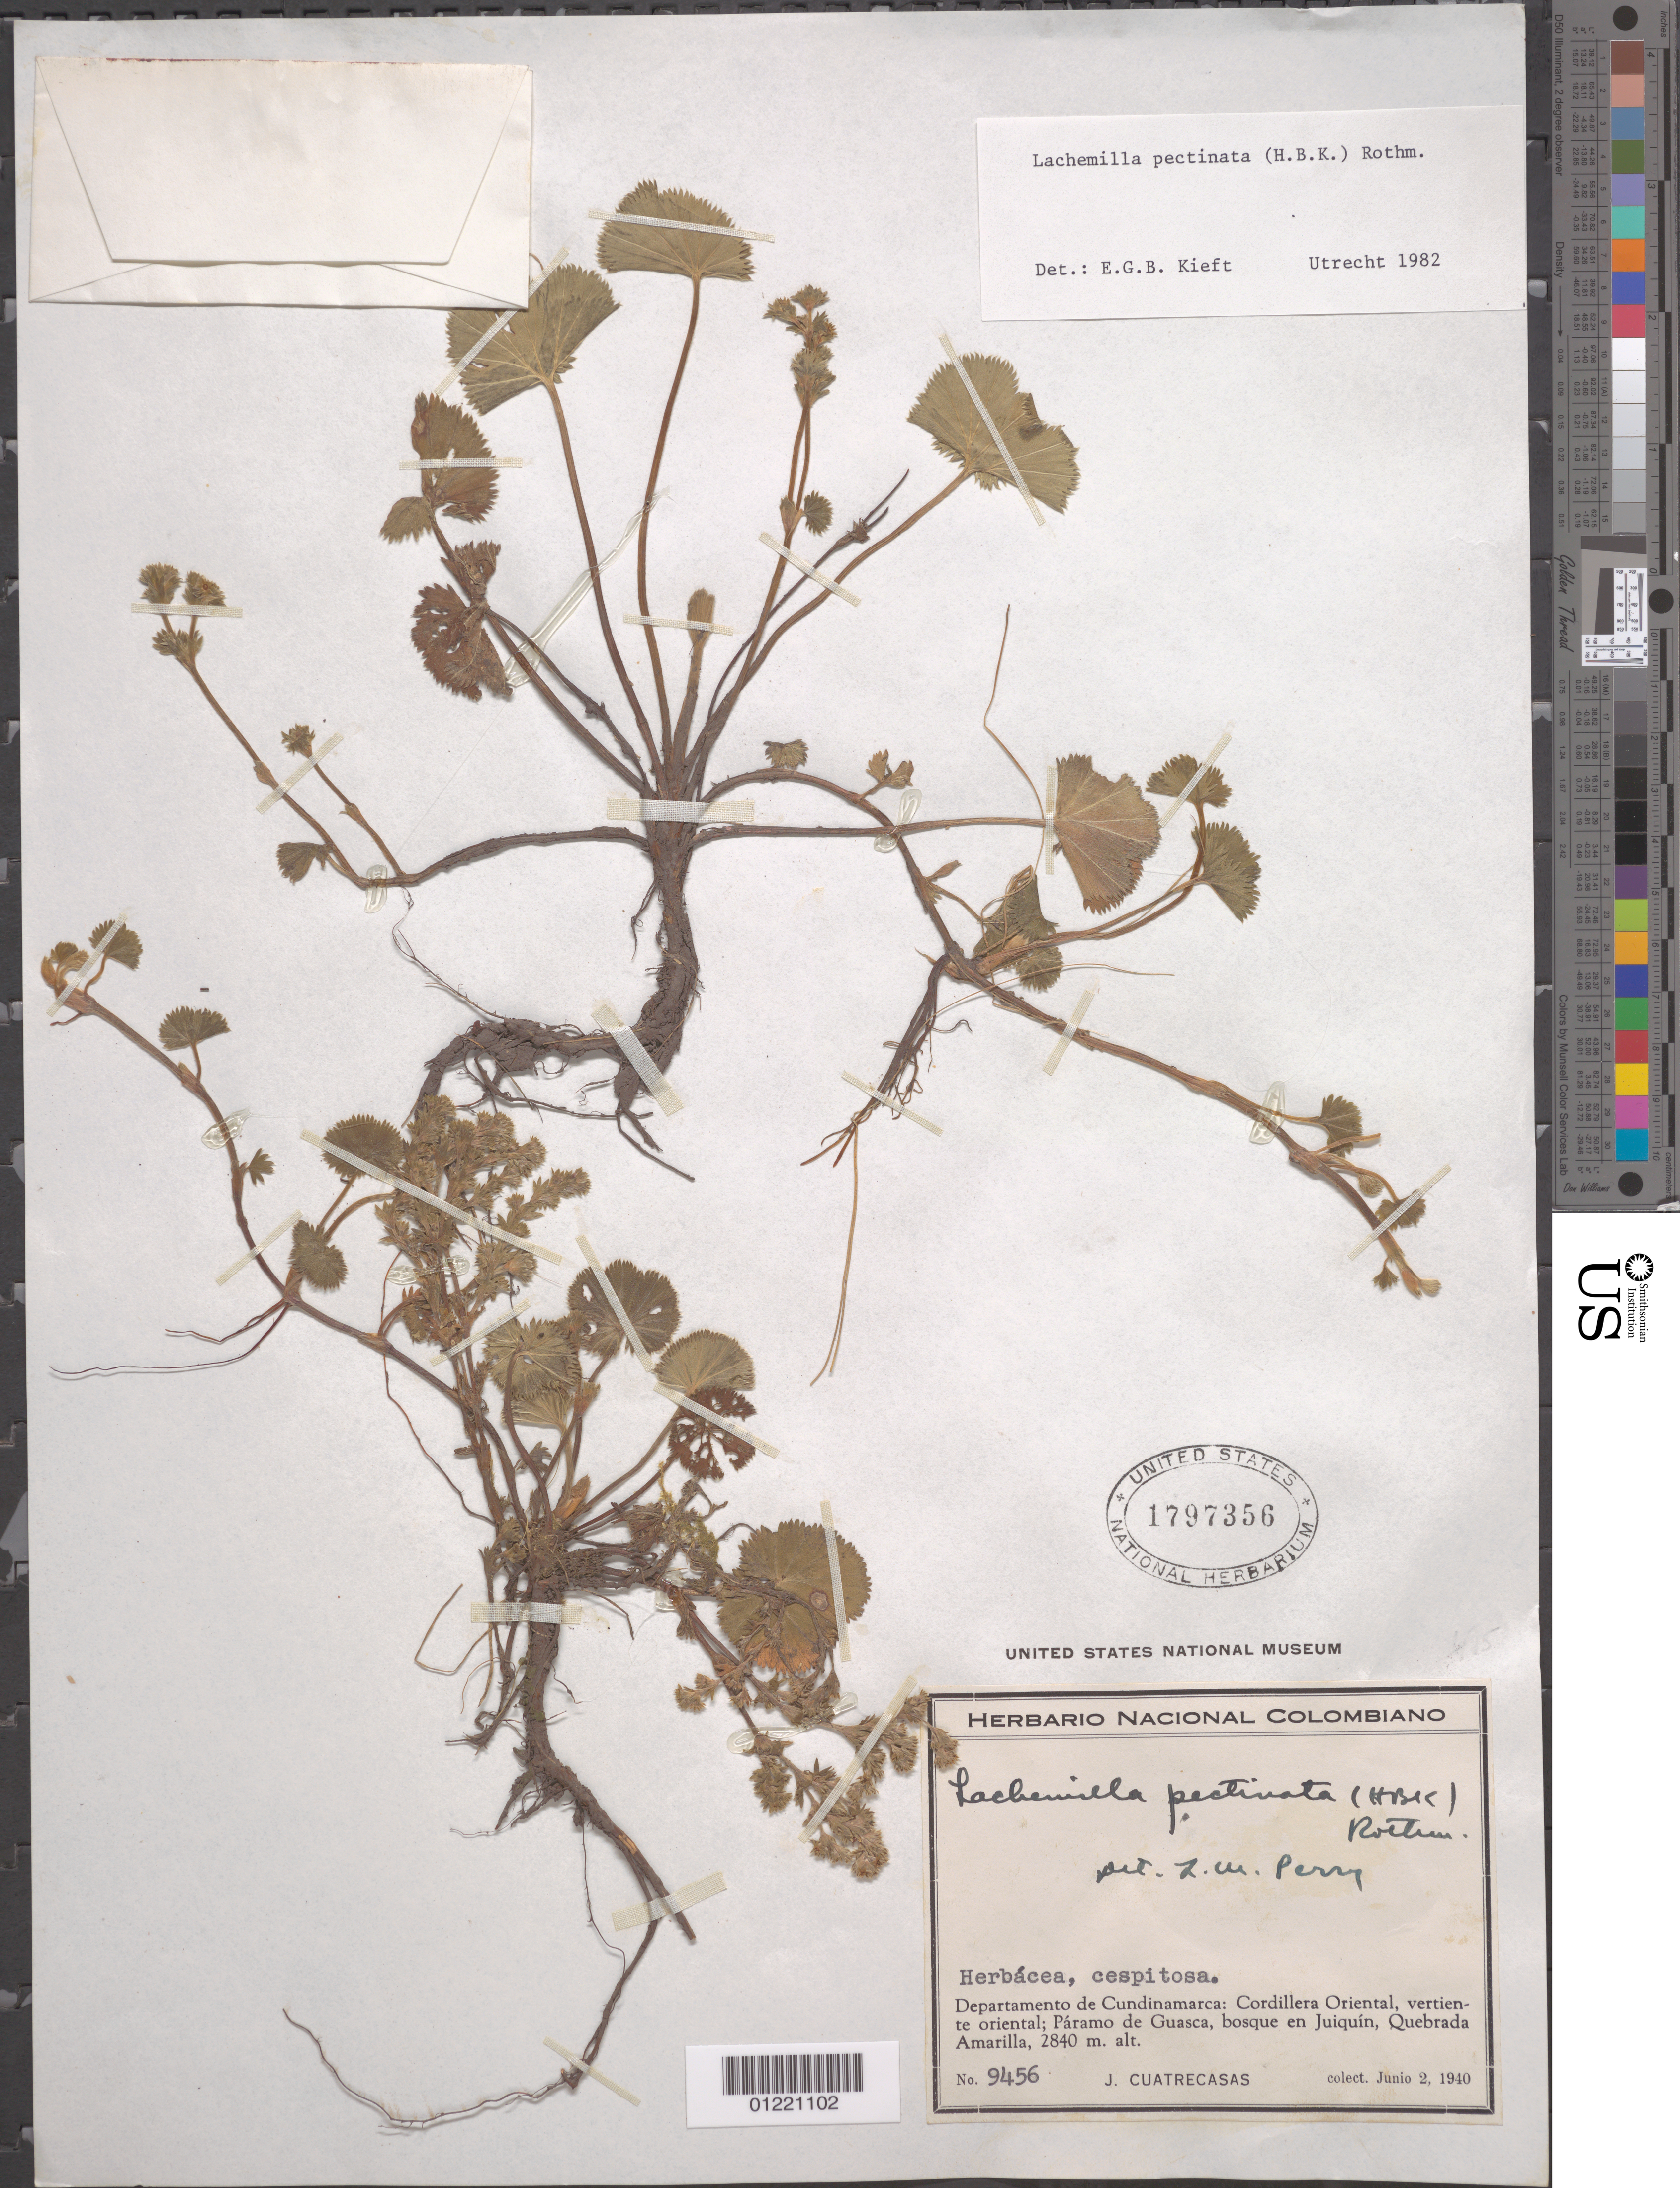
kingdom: Plantae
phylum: Tracheophyta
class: Magnoliopsida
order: Rosales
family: Rosaceae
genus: Lachemilla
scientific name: Lachemilla pectinata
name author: (Kunth) Rothm.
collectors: J. Cuatrecasas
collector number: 9456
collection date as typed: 02 Jun 1940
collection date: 1940-06-02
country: Colombia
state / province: Cundinamarca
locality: Cordillera Oriental, vertiente oriental; Paramo de Guasca, bosque en Juiquin, Quebrada Amarilla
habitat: bosque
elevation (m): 2840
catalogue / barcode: US 1797356